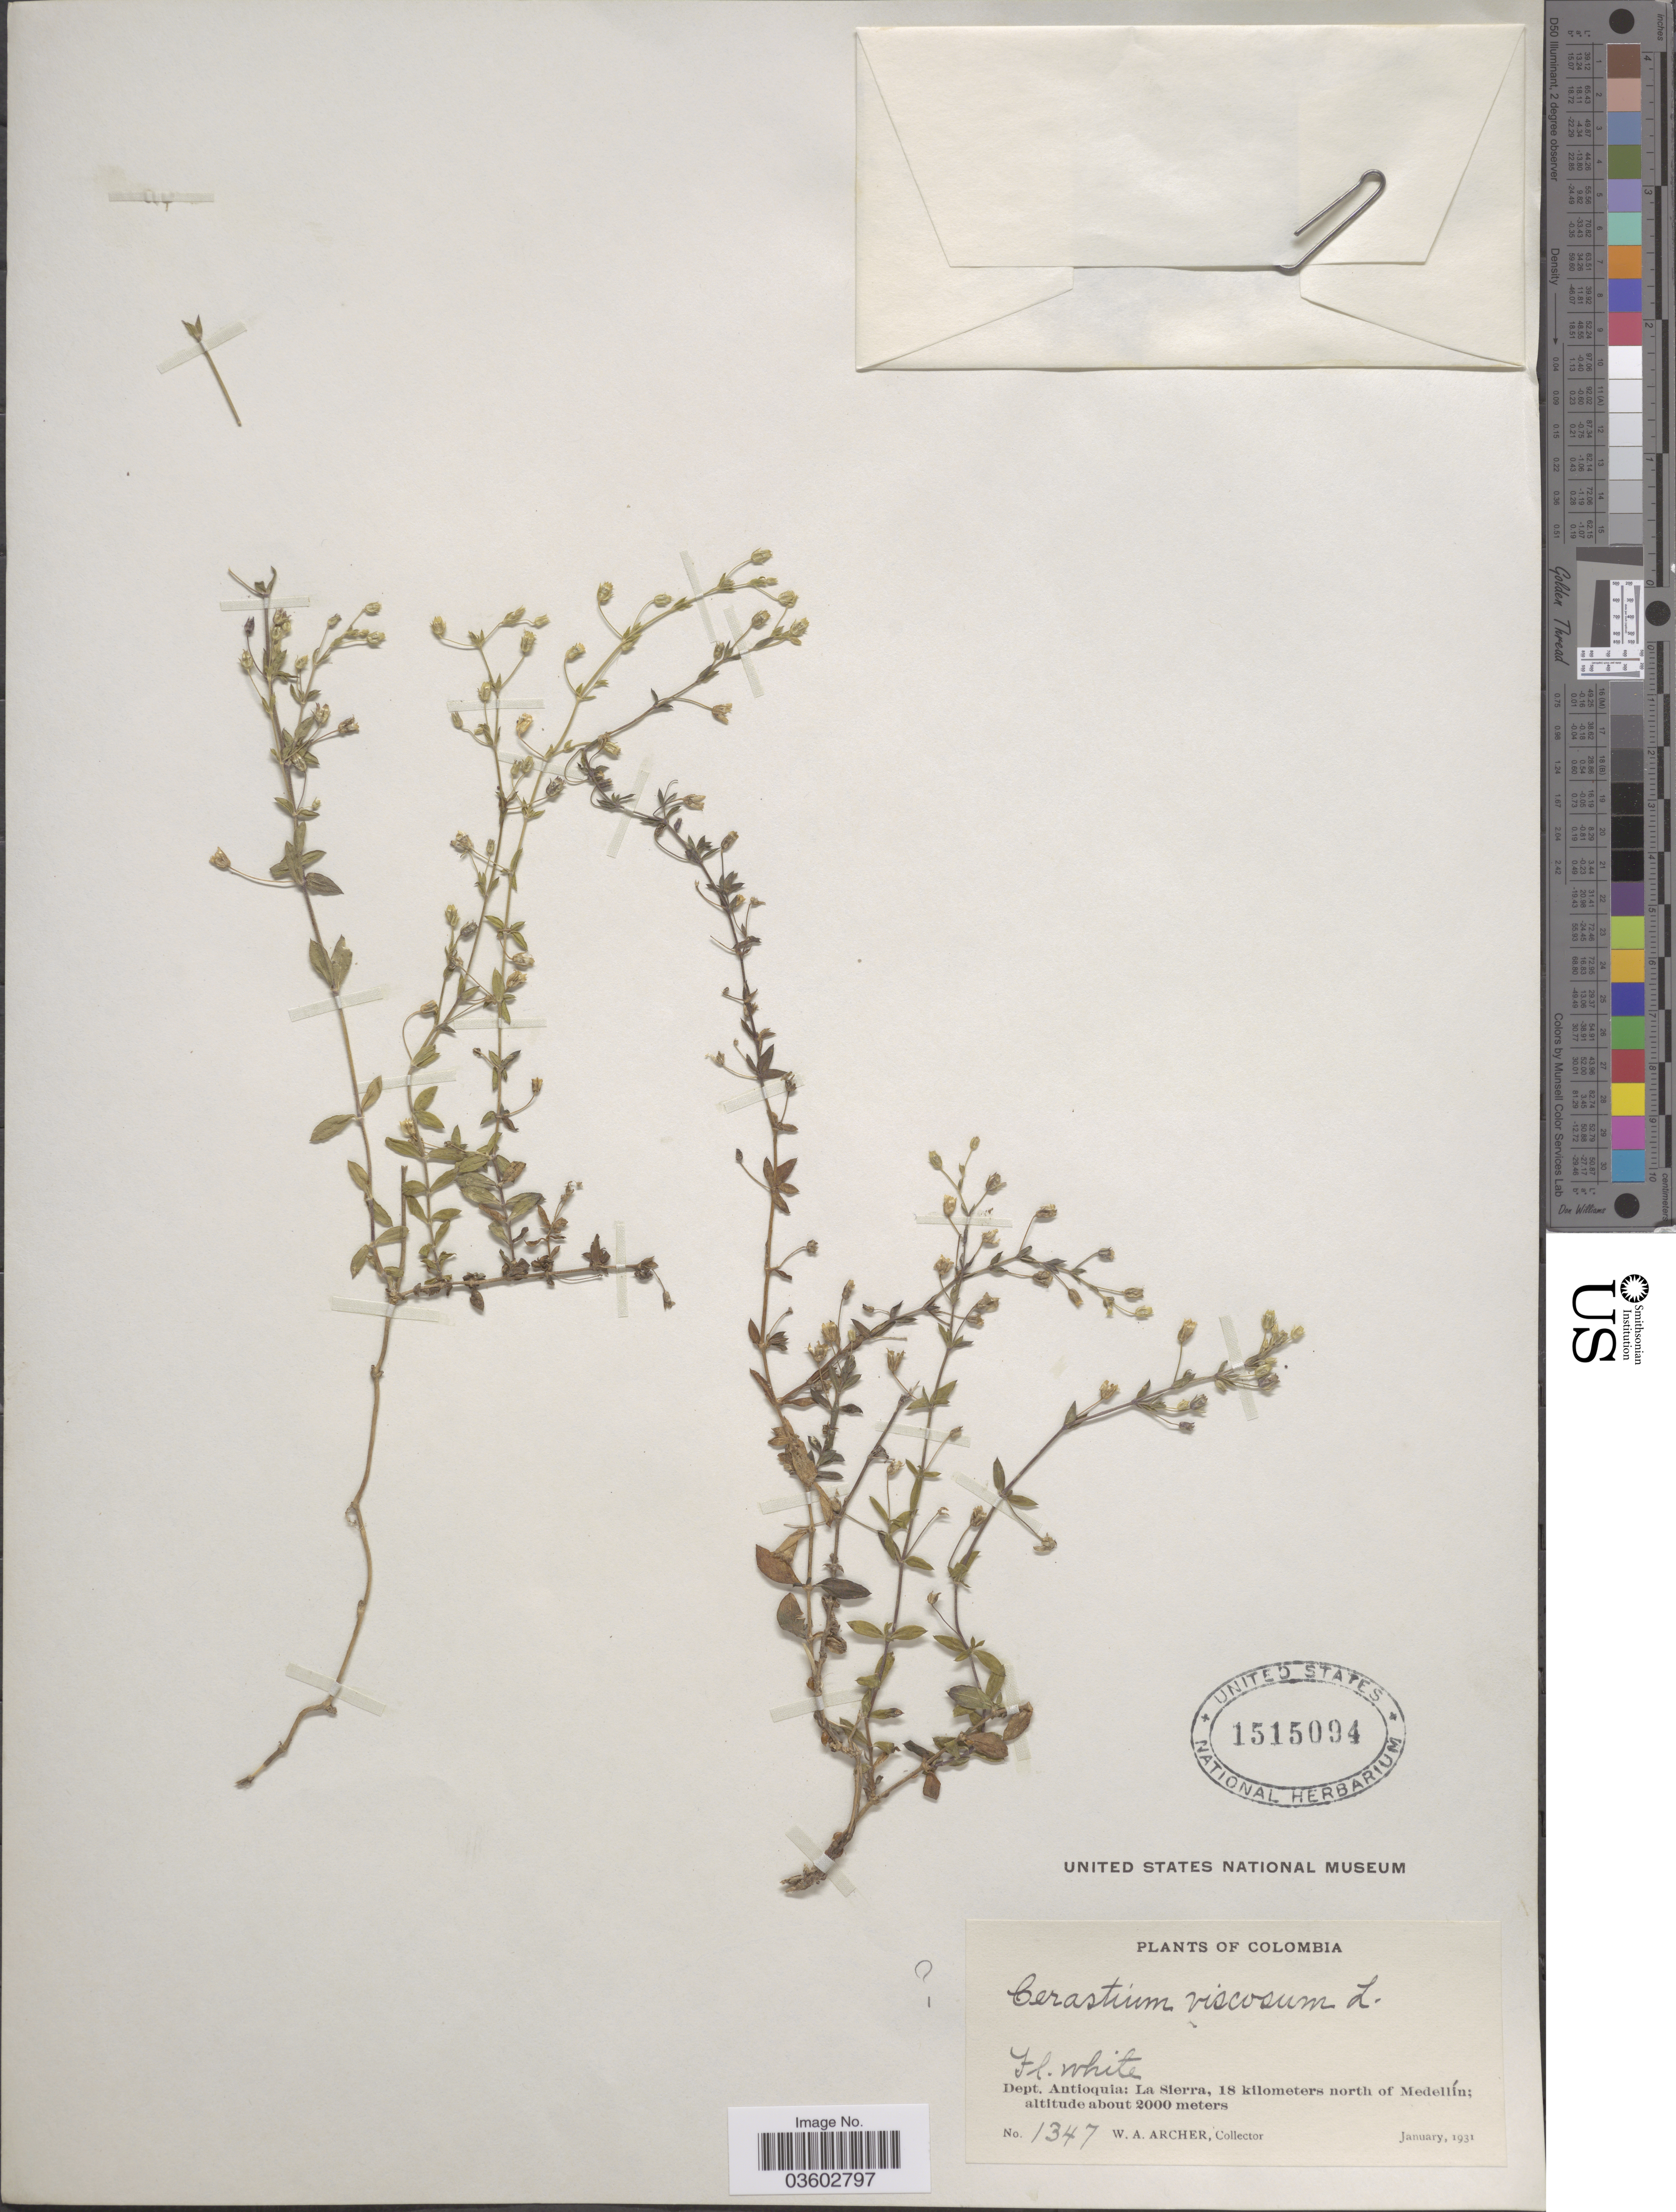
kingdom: Plantae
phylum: Tracheophyta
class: Magnoliopsida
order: Caryophyllales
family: Caryophyllaceae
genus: Cerastium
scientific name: Cerastium viscosum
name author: L.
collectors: W. Archer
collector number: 1347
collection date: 1931-01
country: Colombia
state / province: Antioquia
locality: Dept. Antioquia: La Sierra, 18 kilometers north of Medellín.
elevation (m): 2000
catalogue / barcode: US 1515094